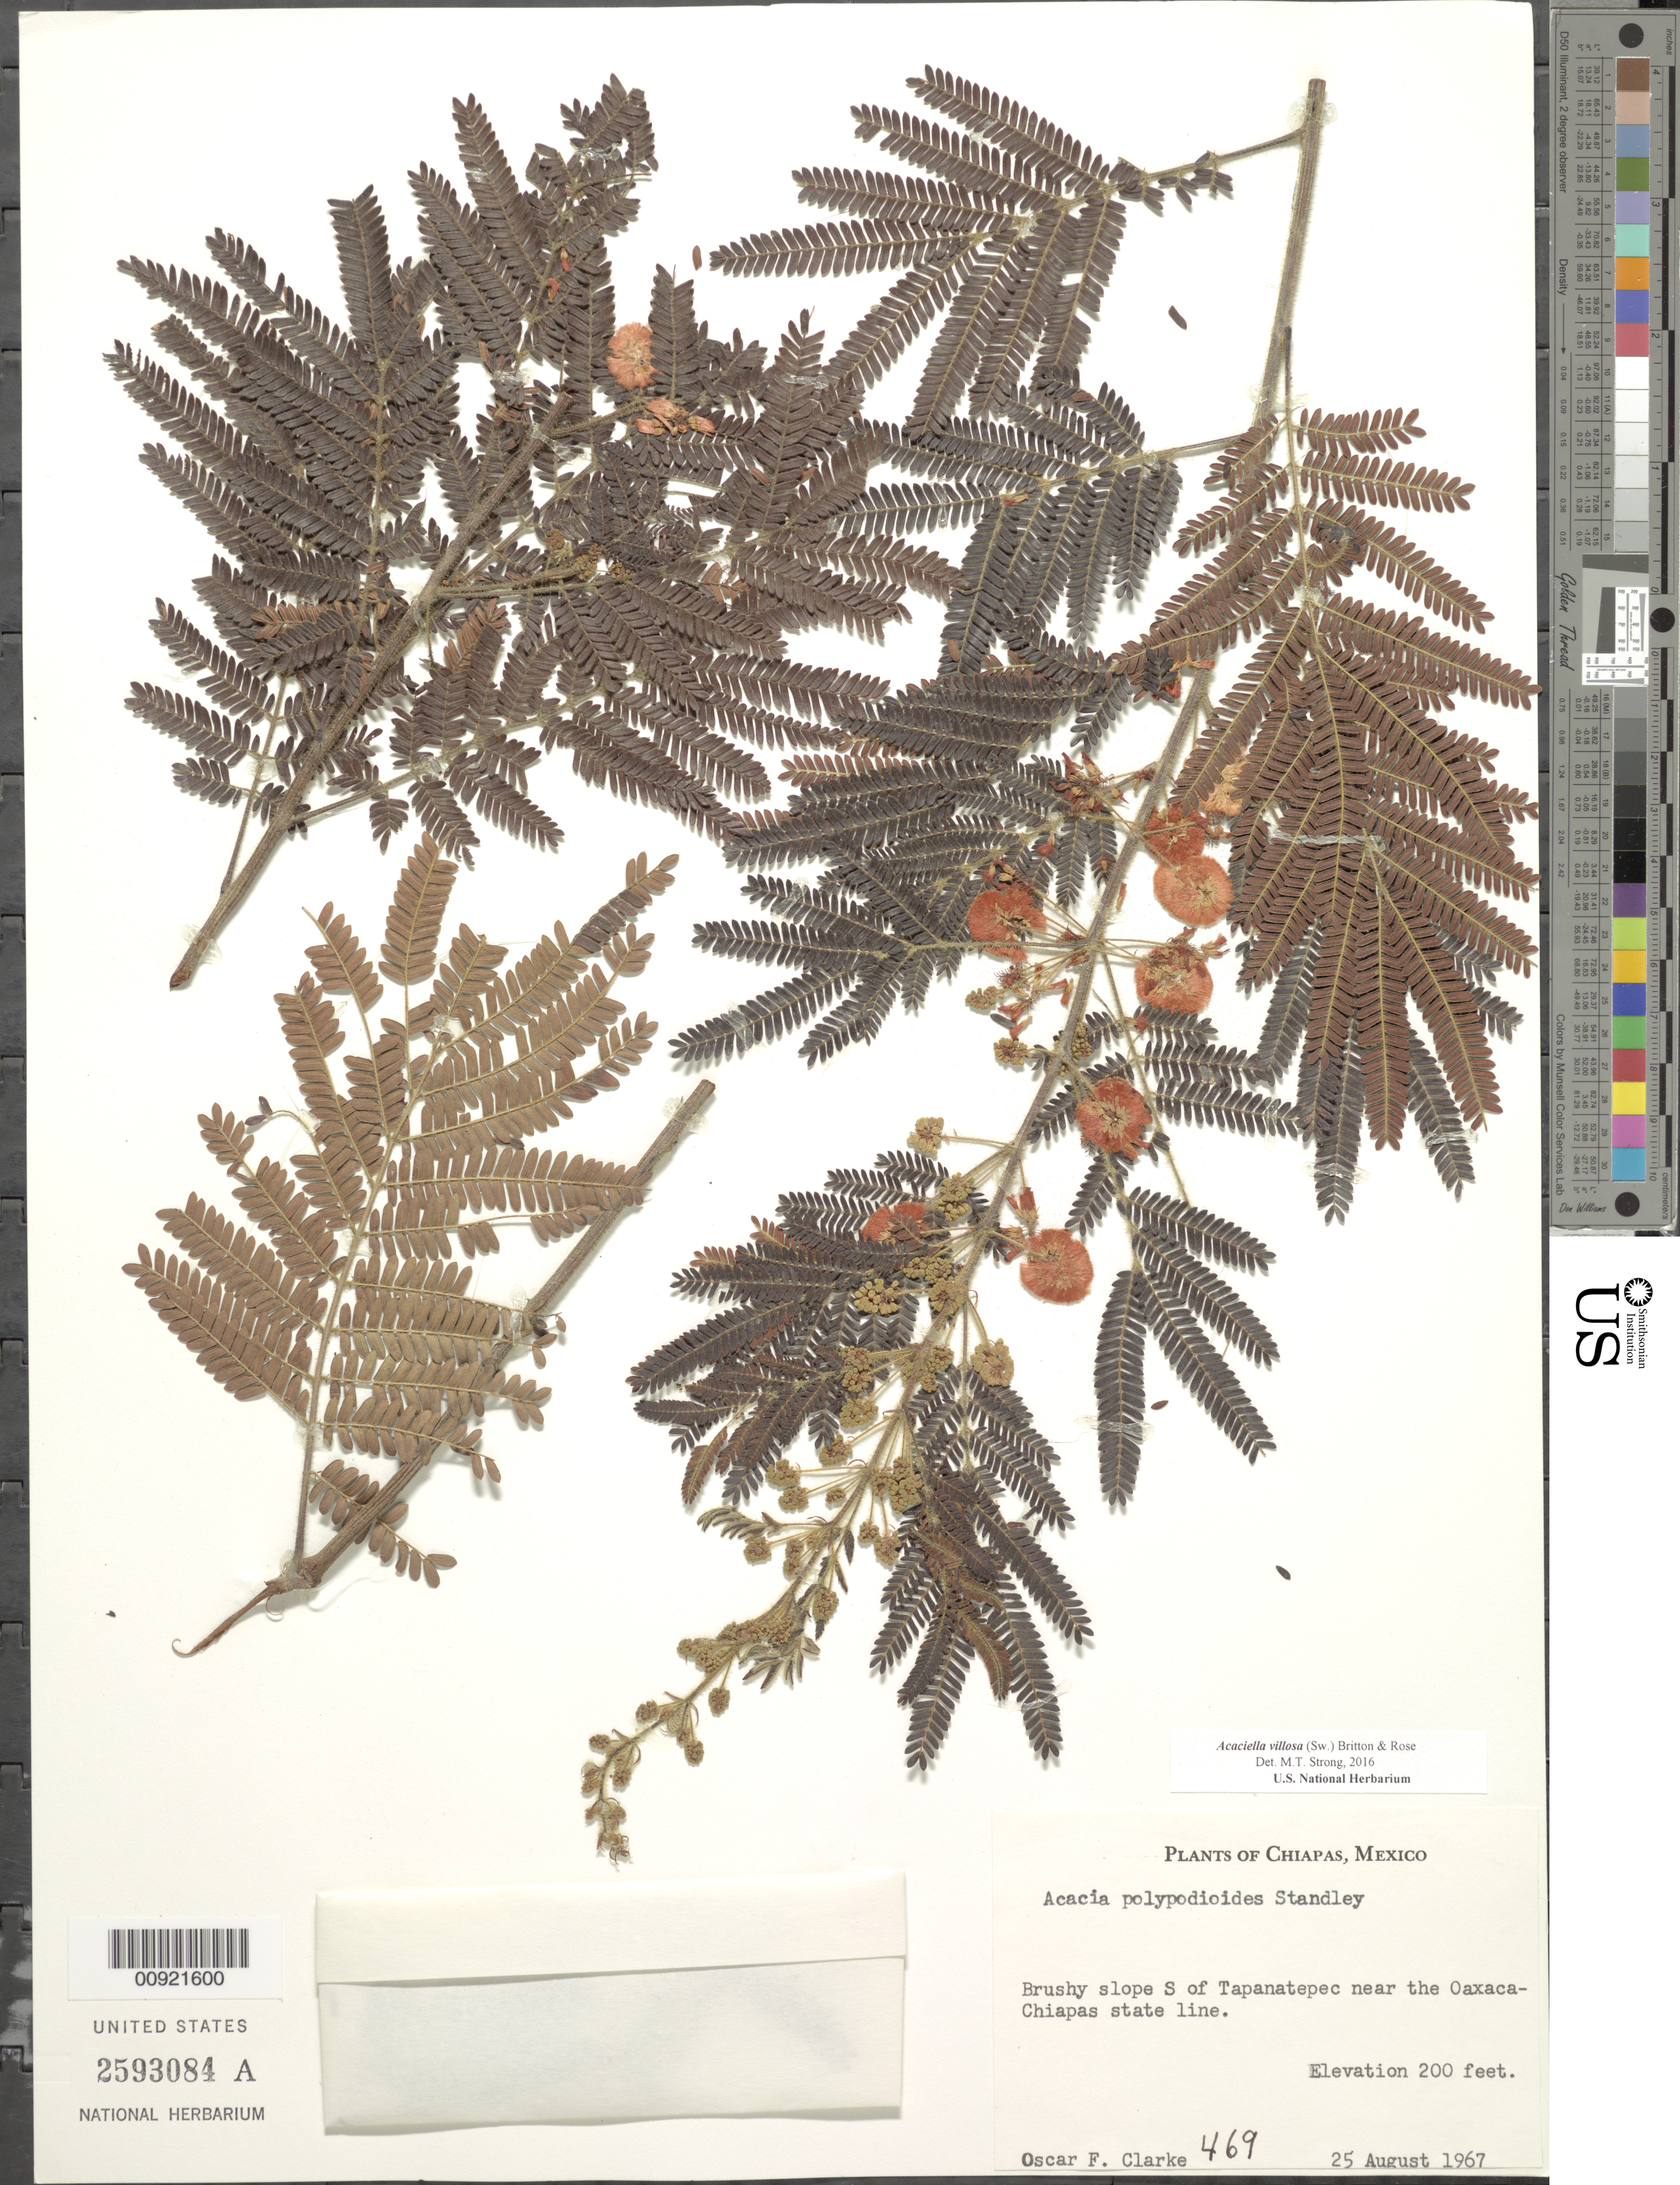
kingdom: Plantae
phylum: Tracheophyta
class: Magnoliopsida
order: Fabales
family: Fabaceae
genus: Acaciella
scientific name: Acaciella villosa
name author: (Sw.) Britton & Rose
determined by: Strong, M. T., (US), Smithsonian Institution - National Museum of Natural History (UNITED STATES)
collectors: O. F. Clarke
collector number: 469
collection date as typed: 25 Aug 1967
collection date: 1967-08-25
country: Mexico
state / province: Chiapas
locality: S of Tapanatepec near the Oaxaca-Chiapas state line.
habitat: Brushy slope.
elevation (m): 61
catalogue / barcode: US 2593084A